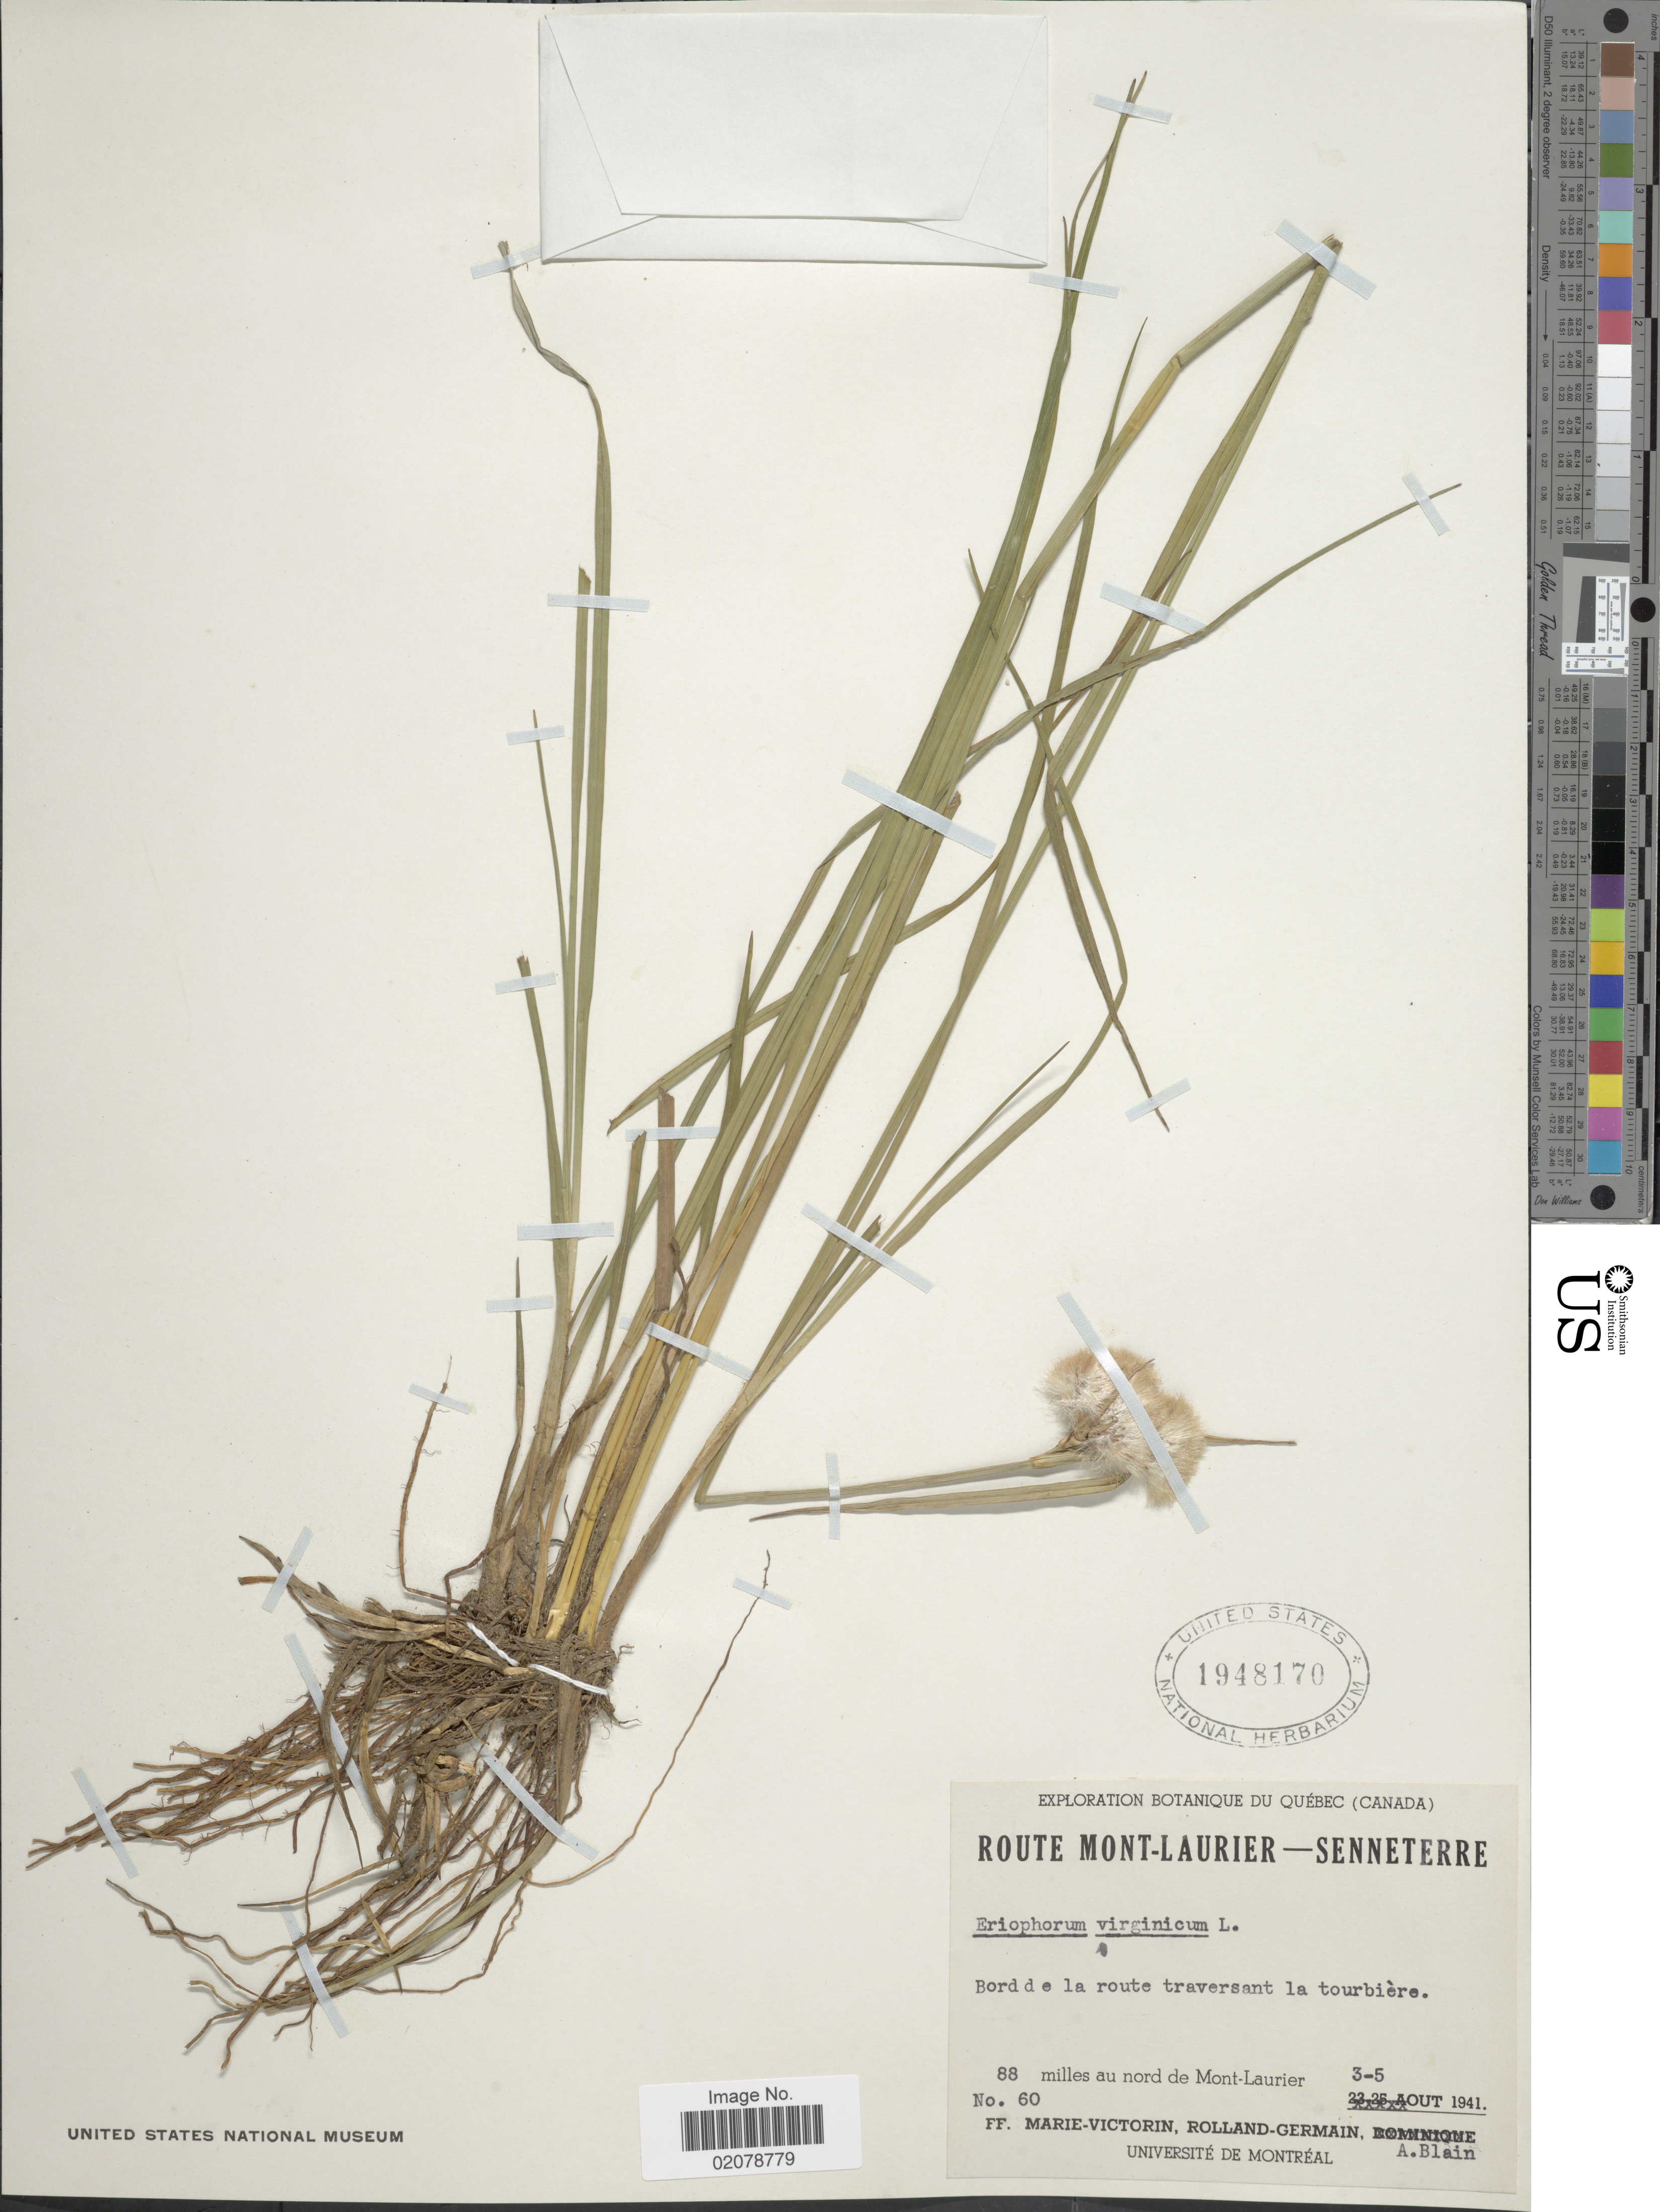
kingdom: Plantae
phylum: Tracheophyta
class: Liliopsida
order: Poales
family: Cyperaceae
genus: Eriophorum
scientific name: Eriophorum virginicum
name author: L.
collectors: F. Marie-Victorin, Rolland-Germain & A. Blain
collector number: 60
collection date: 1941-08-03/1941-08-05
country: Canada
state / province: Quebec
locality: Route Mont-Laurier-Senneterre. 88 milles au nord de Mont-Laurier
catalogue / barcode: US 1948170